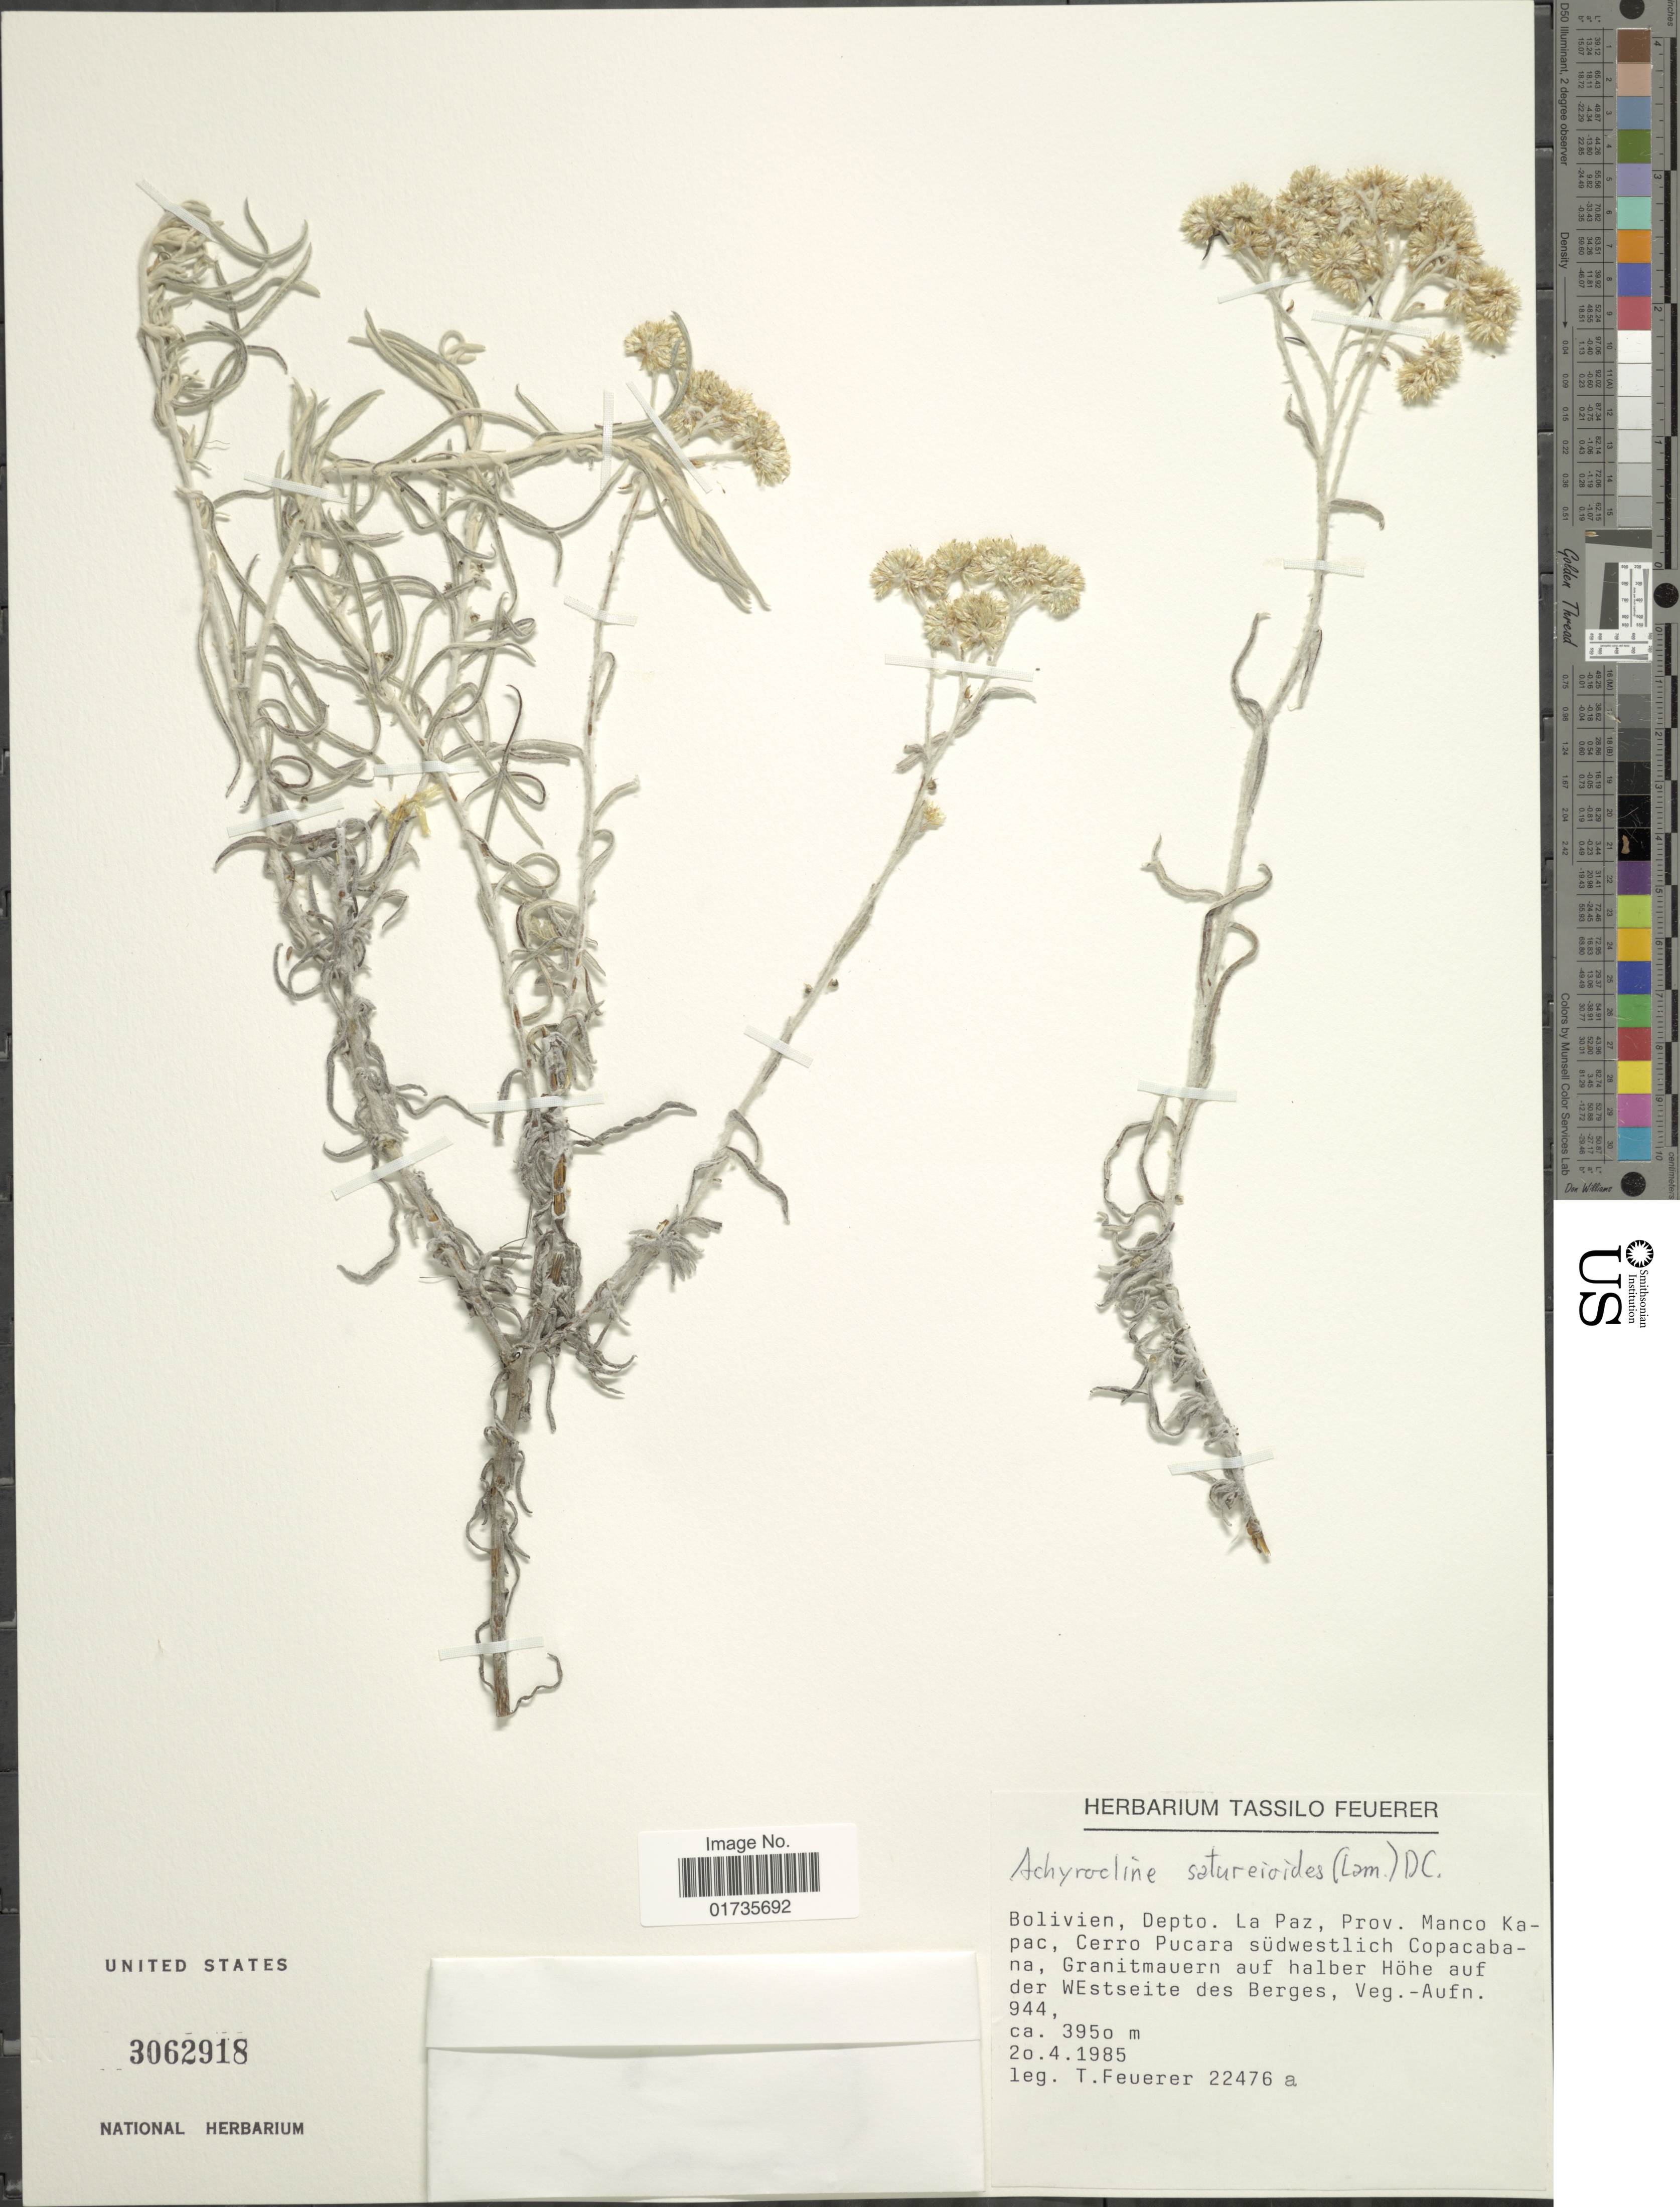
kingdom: Plantae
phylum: Tracheophyta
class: Magnoliopsida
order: Asterales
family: Asteraceae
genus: Achyrocline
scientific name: Achyrocline satureioides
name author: (Lam.) DC.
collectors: T. Feuerer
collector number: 22476a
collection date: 1985-04-20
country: Bolivia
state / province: La Paz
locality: Depto La Paz, Prov. Manco Kapac, Cerro Pucara Südwestlich Copacabana, Granitmauern auf halber Höhe auf der Westseite des Berges, Veg.- Aufn. 944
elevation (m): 3950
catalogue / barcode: US 3062918